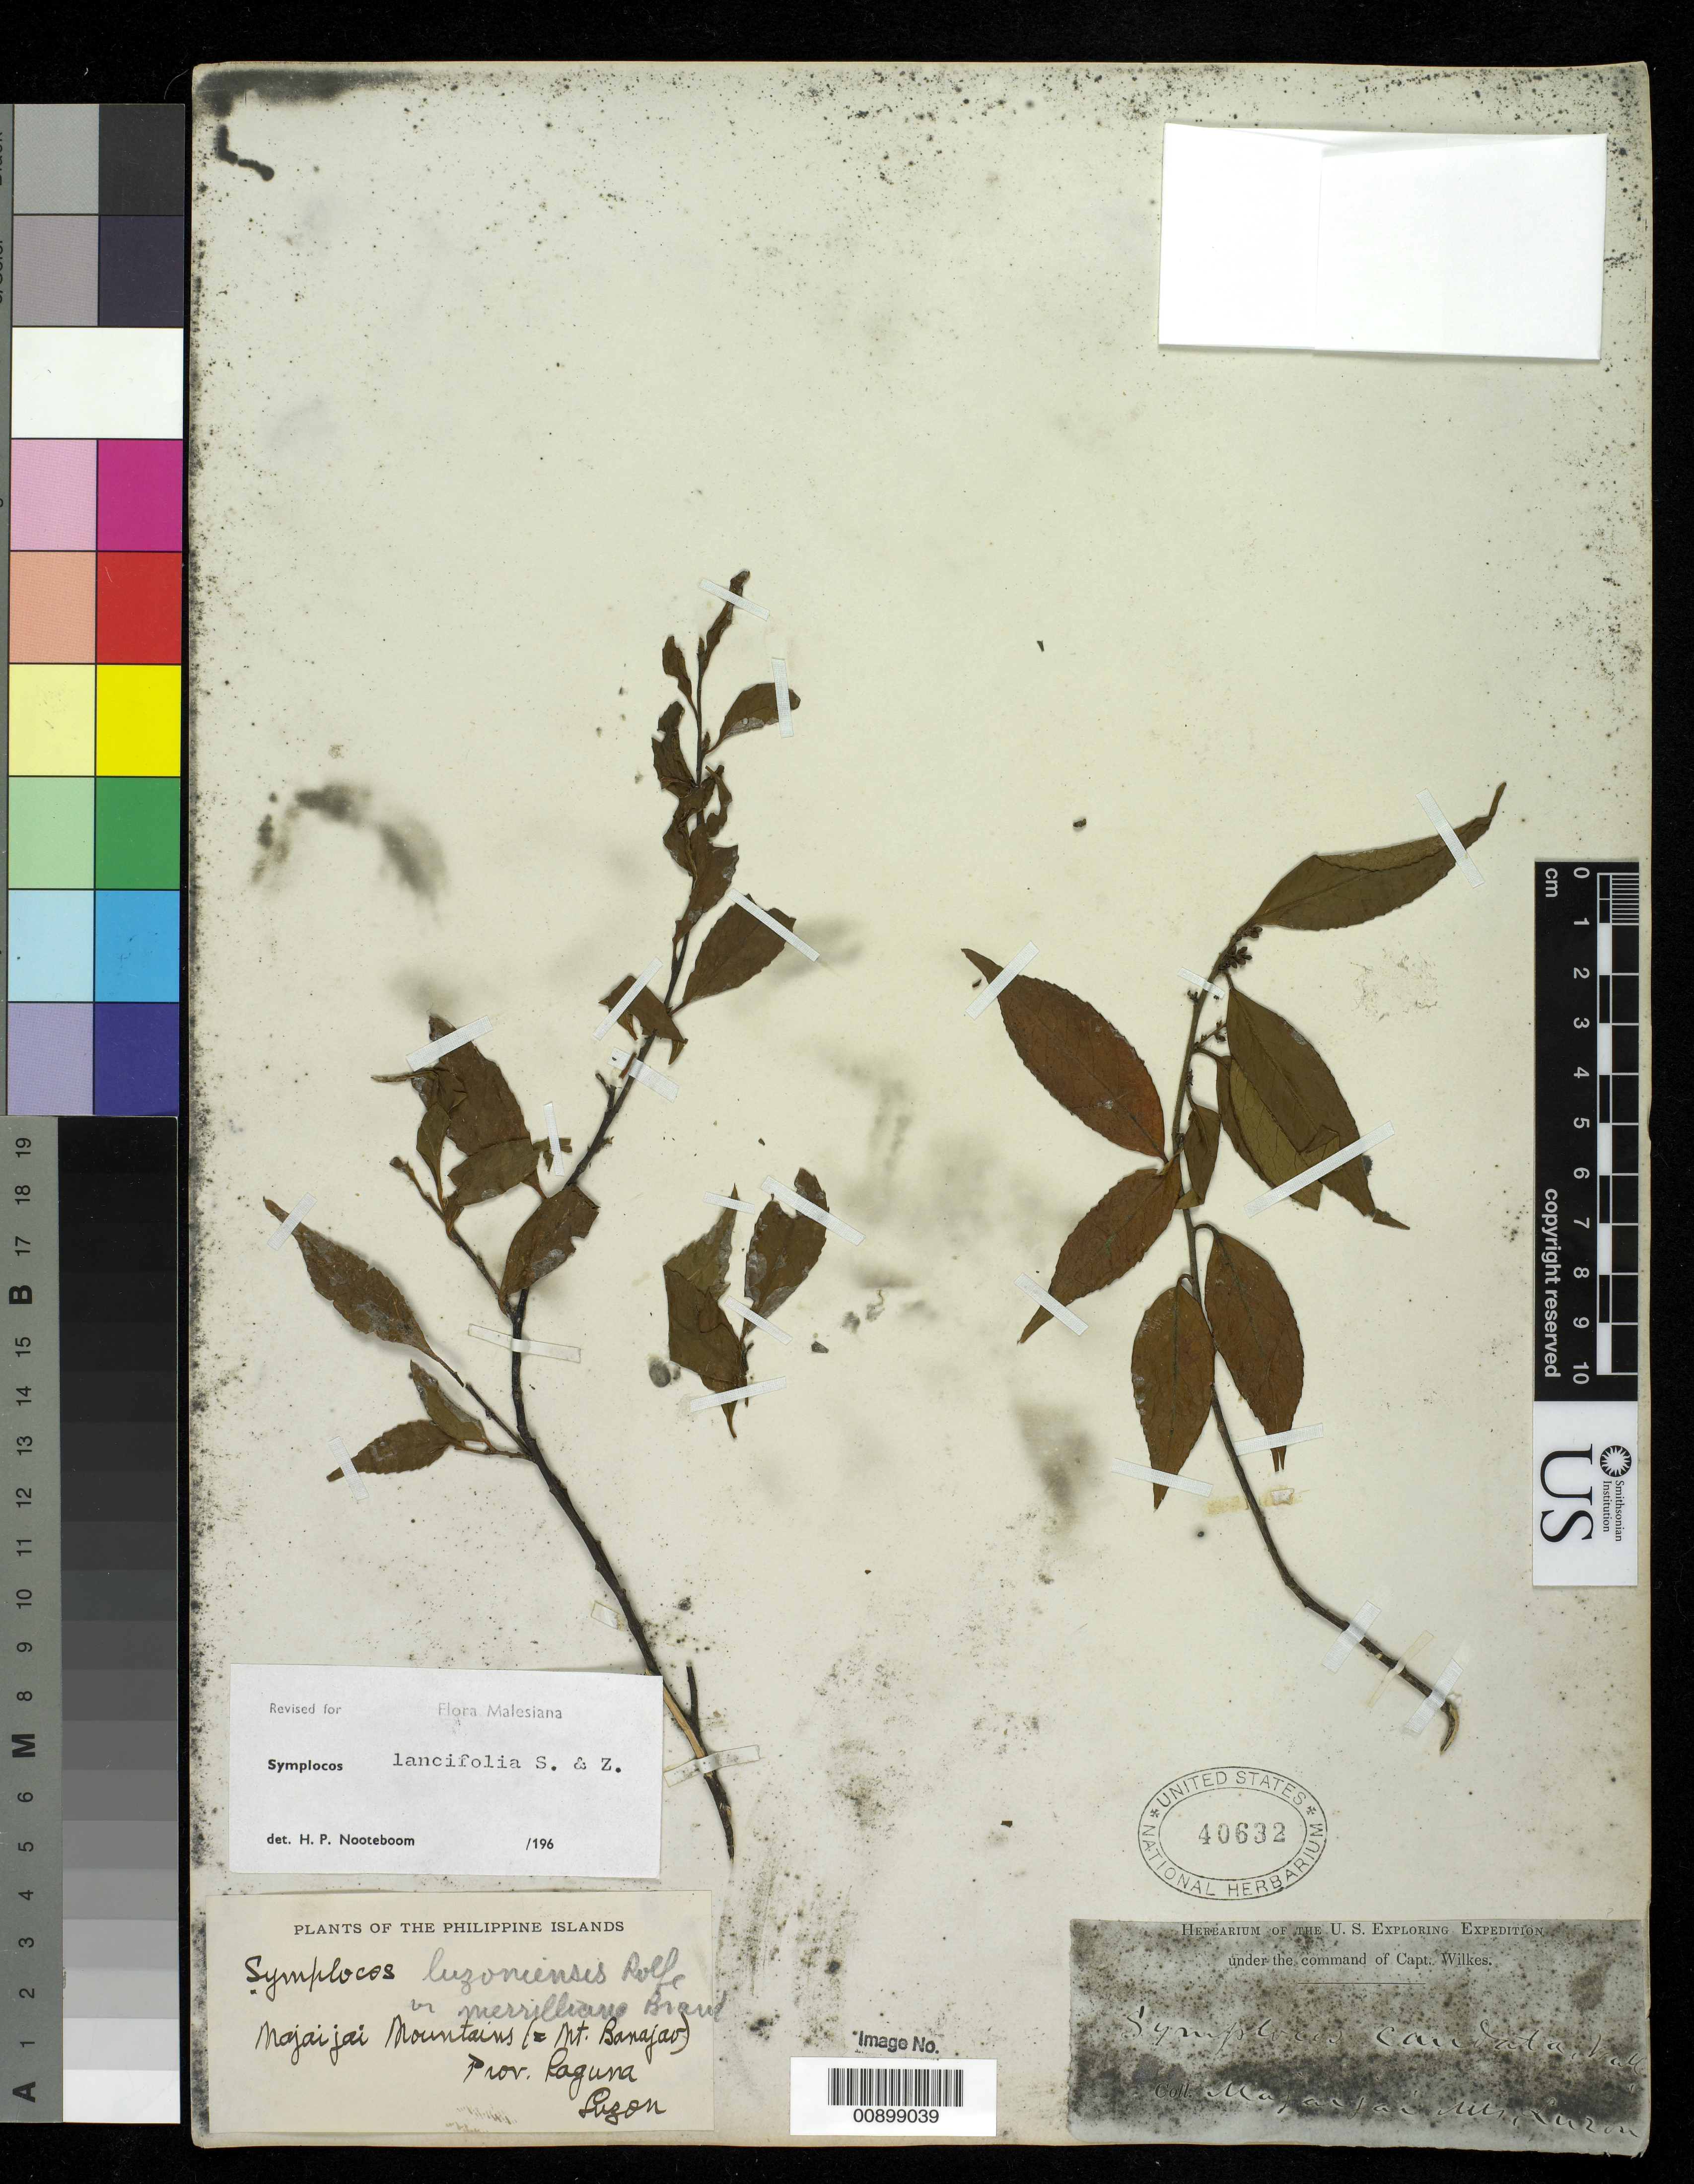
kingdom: Plantae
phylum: Tracheophyta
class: Magnoliopsida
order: Ericales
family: Symplocaceae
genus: Symplocos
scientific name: Symplocos lancifolia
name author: Siebert & Zucc.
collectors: Wilkes Explor. Exped.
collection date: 1838/1842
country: Philippines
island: Luzon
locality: Luzon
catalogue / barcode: US 40632